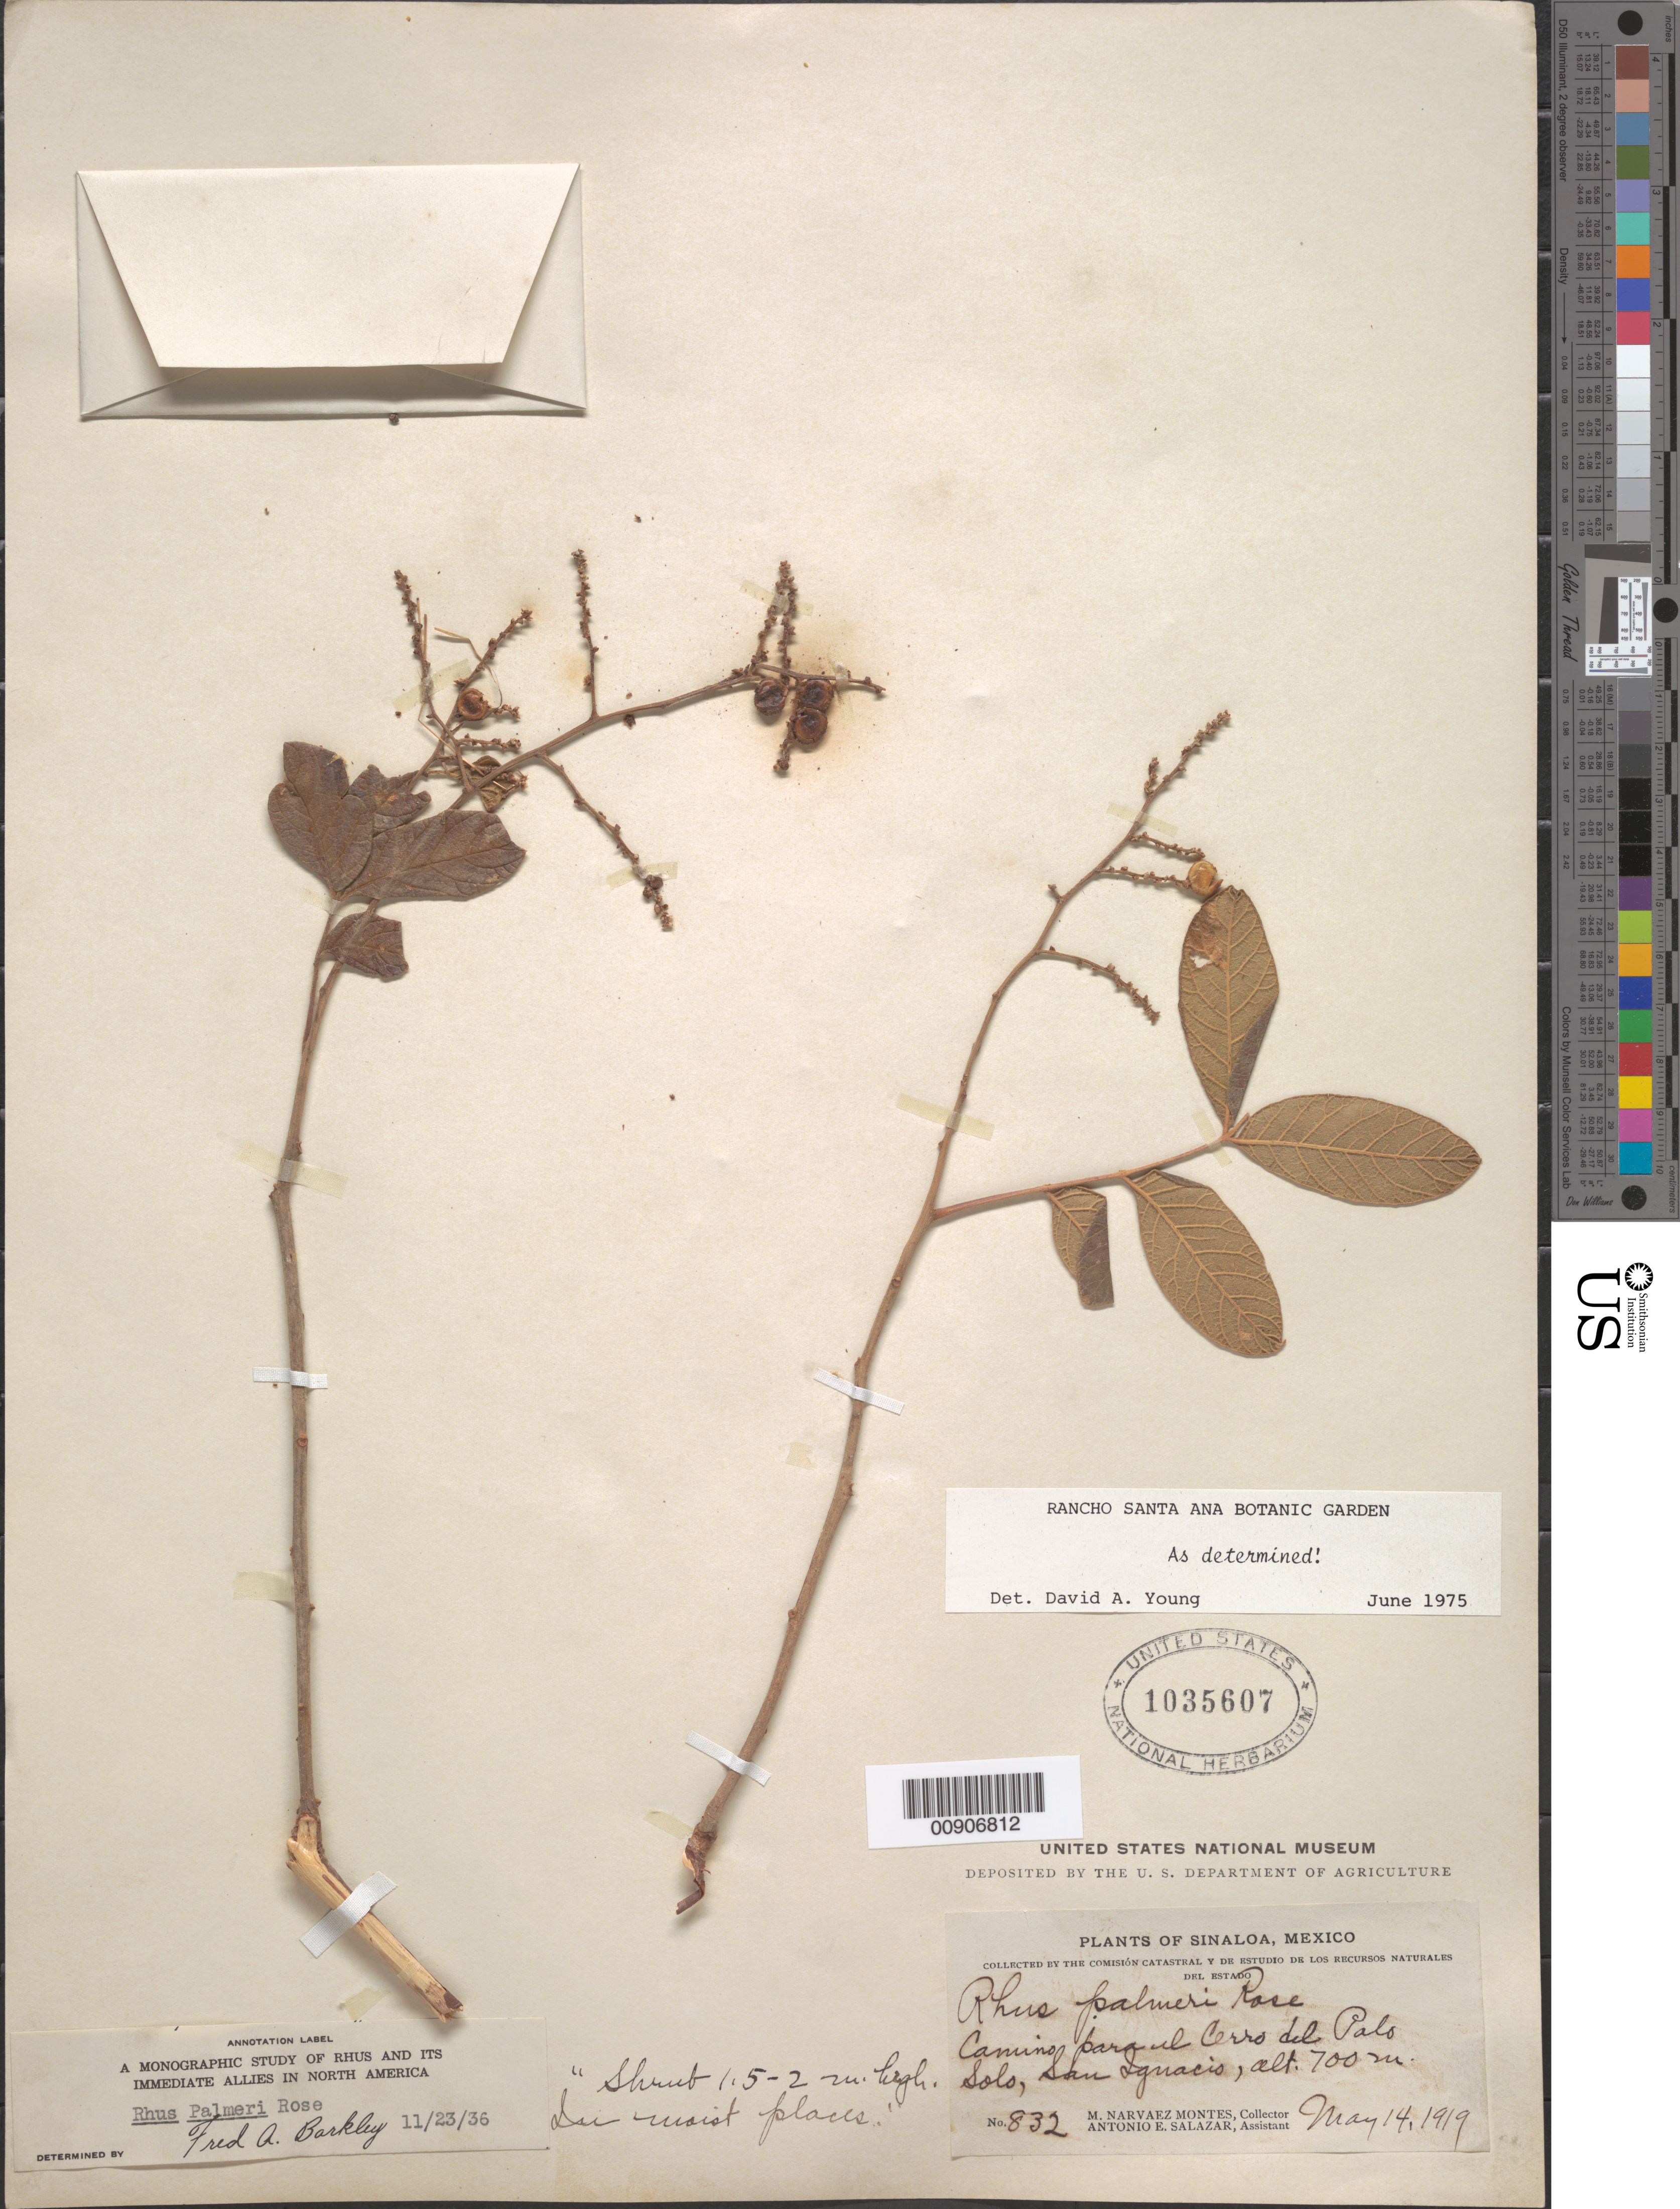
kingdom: Plantae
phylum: Tracheophyta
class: Magnoliopsida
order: Sapindales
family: Anacardiaceae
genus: Rhus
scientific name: Rhus palmeri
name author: Rose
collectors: M. Narvaez-Montes & A. E. Salazar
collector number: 832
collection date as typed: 14 May 1919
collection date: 1919-05-14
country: Mexico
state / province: Sinaloa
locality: Sinaloa: Camino para el Cerro del Palo Solo, San Ignacio.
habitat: In moist places.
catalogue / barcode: US 1035607